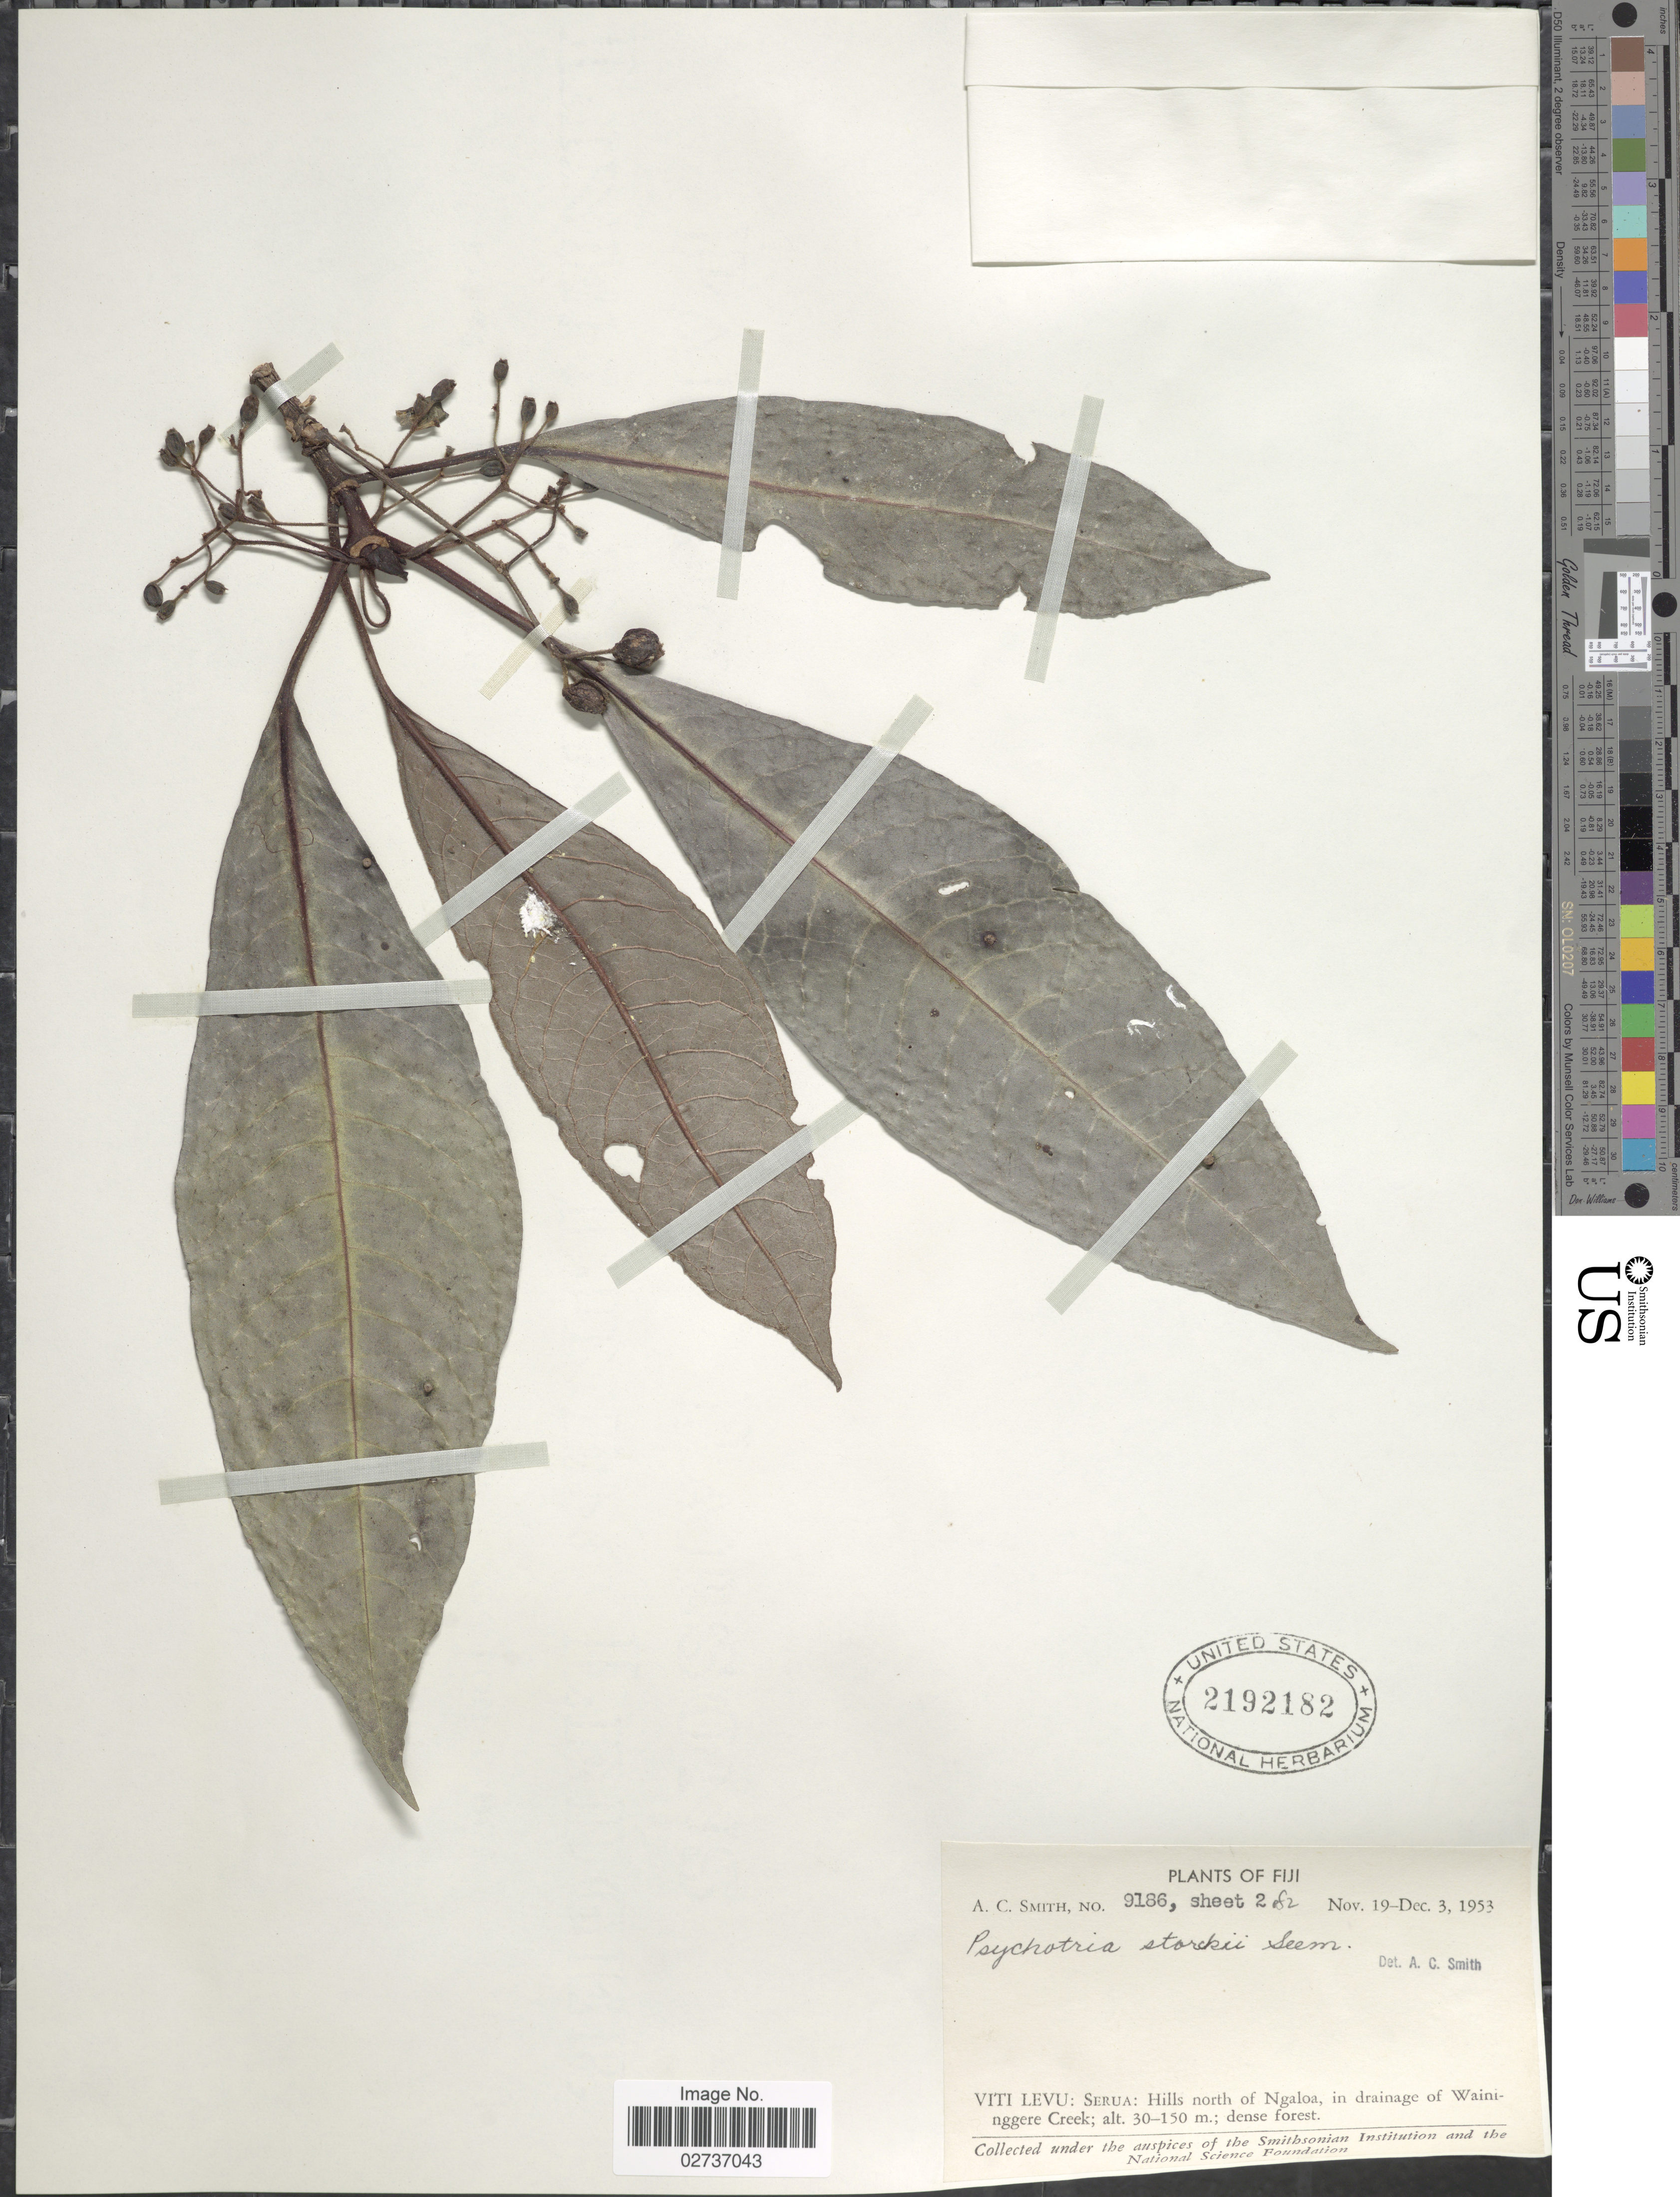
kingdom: Plantae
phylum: Tracheophyta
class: Magnoliopsida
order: Gentianales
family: Rubiaceae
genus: Psychotria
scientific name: Psychotria storckii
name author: Seem.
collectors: A. C. Smith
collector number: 9186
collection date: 1953-11-19/1953-12-03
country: Fiji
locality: Viti Levu: Serua: Hills north of Ngaloa, in drainage of Waininggere Creek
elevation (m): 30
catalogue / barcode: US 2192182